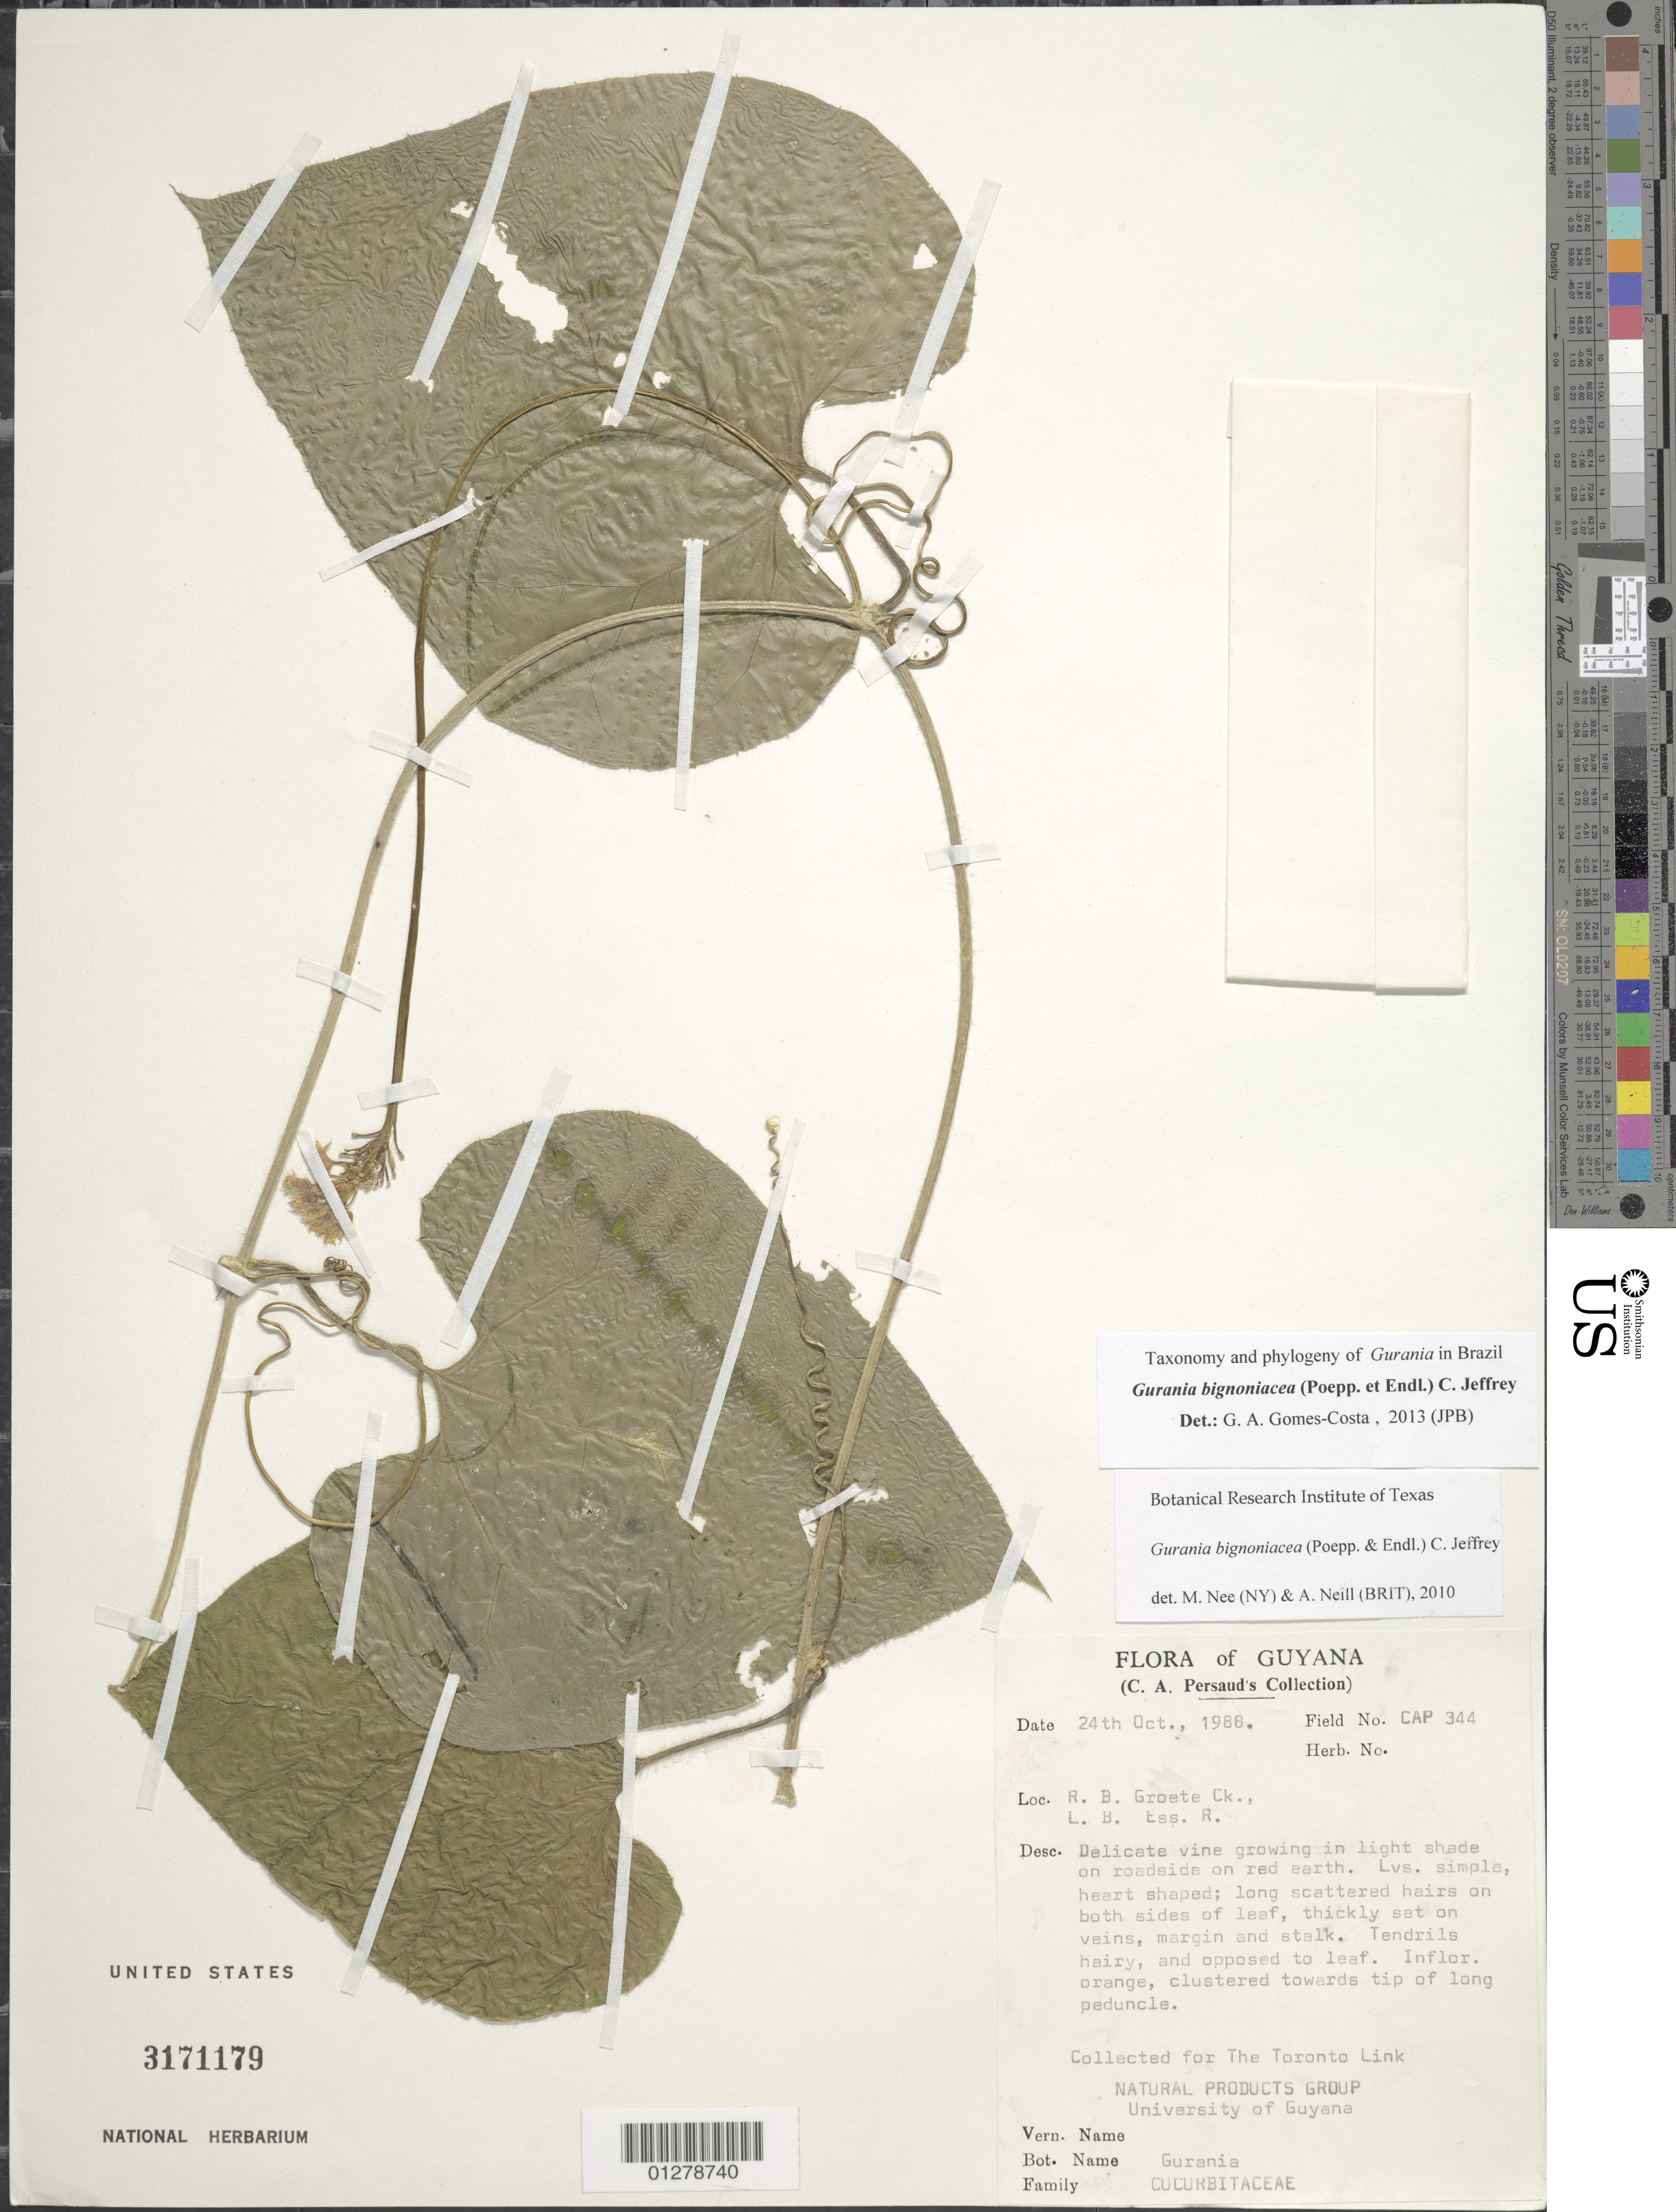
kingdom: Plantae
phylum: Tracheophyta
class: Magnoliopsida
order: Cucurbitales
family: Cucurbitaceae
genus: Gurania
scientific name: Gurania bignoniacea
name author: (Poepp. & Endl.) C. Jeffrey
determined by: Gomes-Costa, G. A.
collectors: C. Persaud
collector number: CAP 344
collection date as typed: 24 Oct 1988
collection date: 1988-10-24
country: Guyana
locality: right bank Groete Creek, left bank Essequibo River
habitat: light shade on roadside on red earth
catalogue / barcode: US 3171179